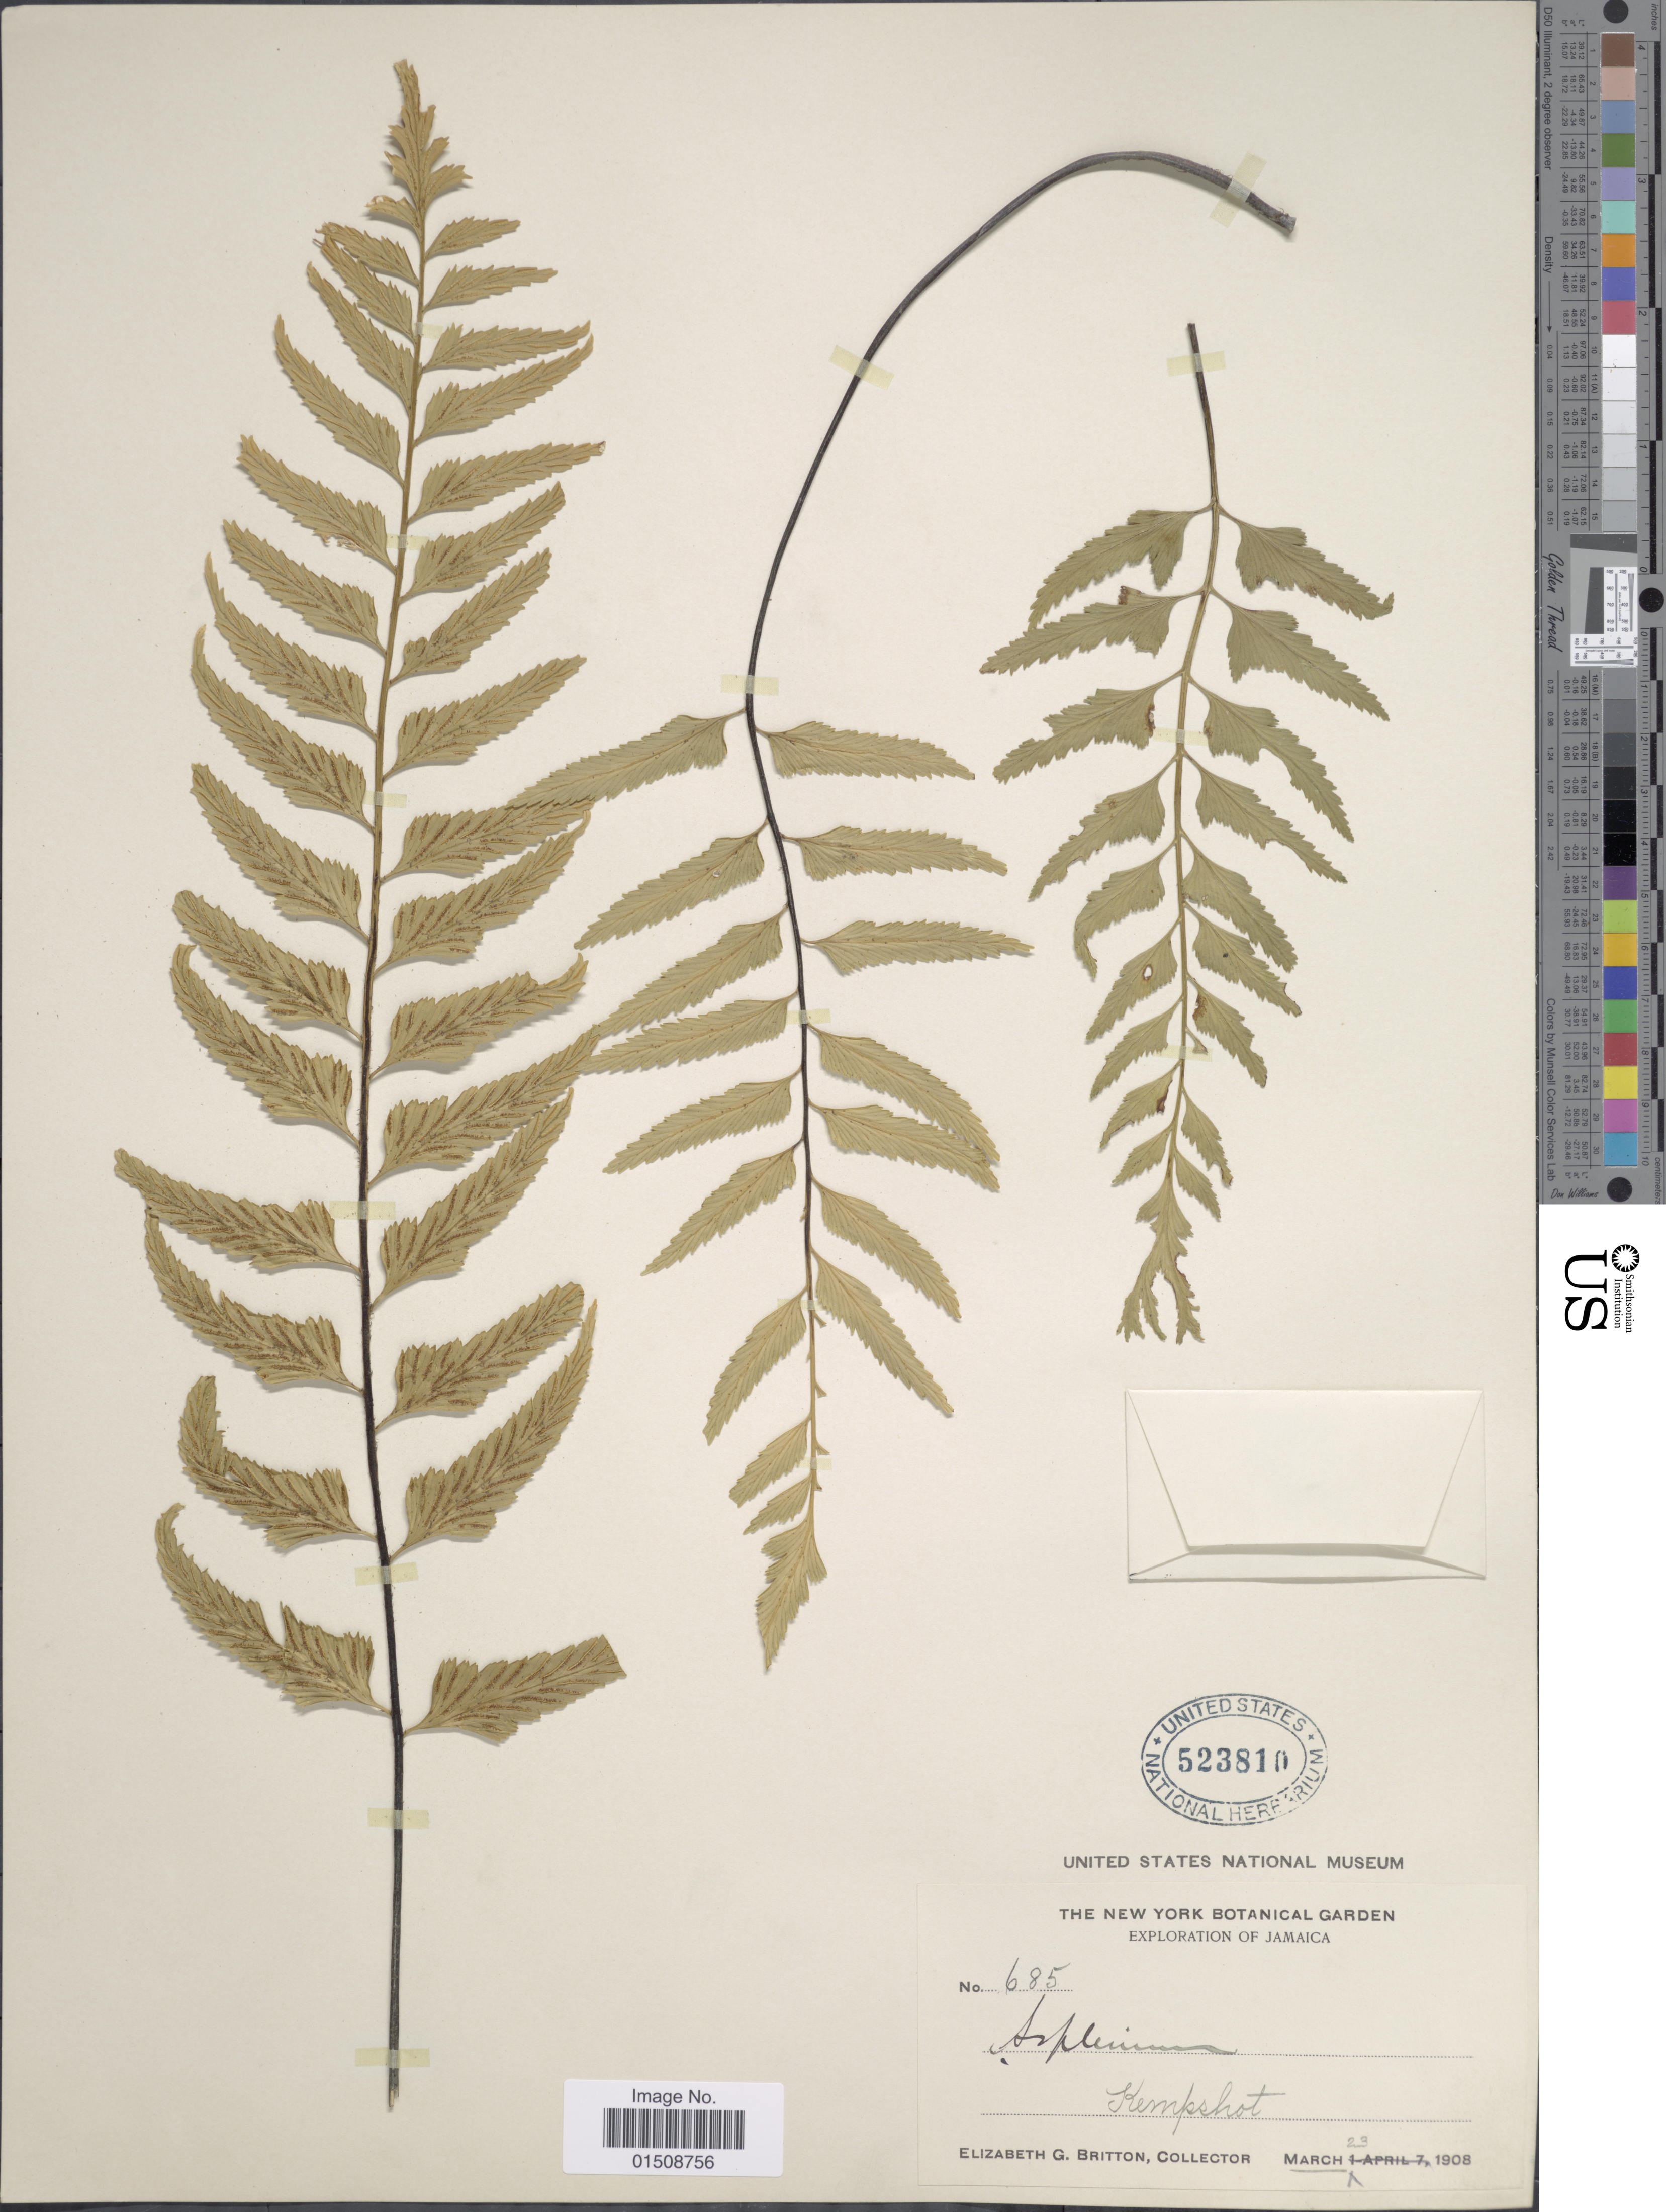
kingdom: Plantae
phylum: Tracheophyta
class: Polypodiopsida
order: Polypodiales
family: Aspleniaceae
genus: Asplenium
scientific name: Asplenium duale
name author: Jenman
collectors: E. G. Britton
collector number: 685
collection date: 1908-03-23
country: Jamaica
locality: Kempshot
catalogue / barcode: US 523810